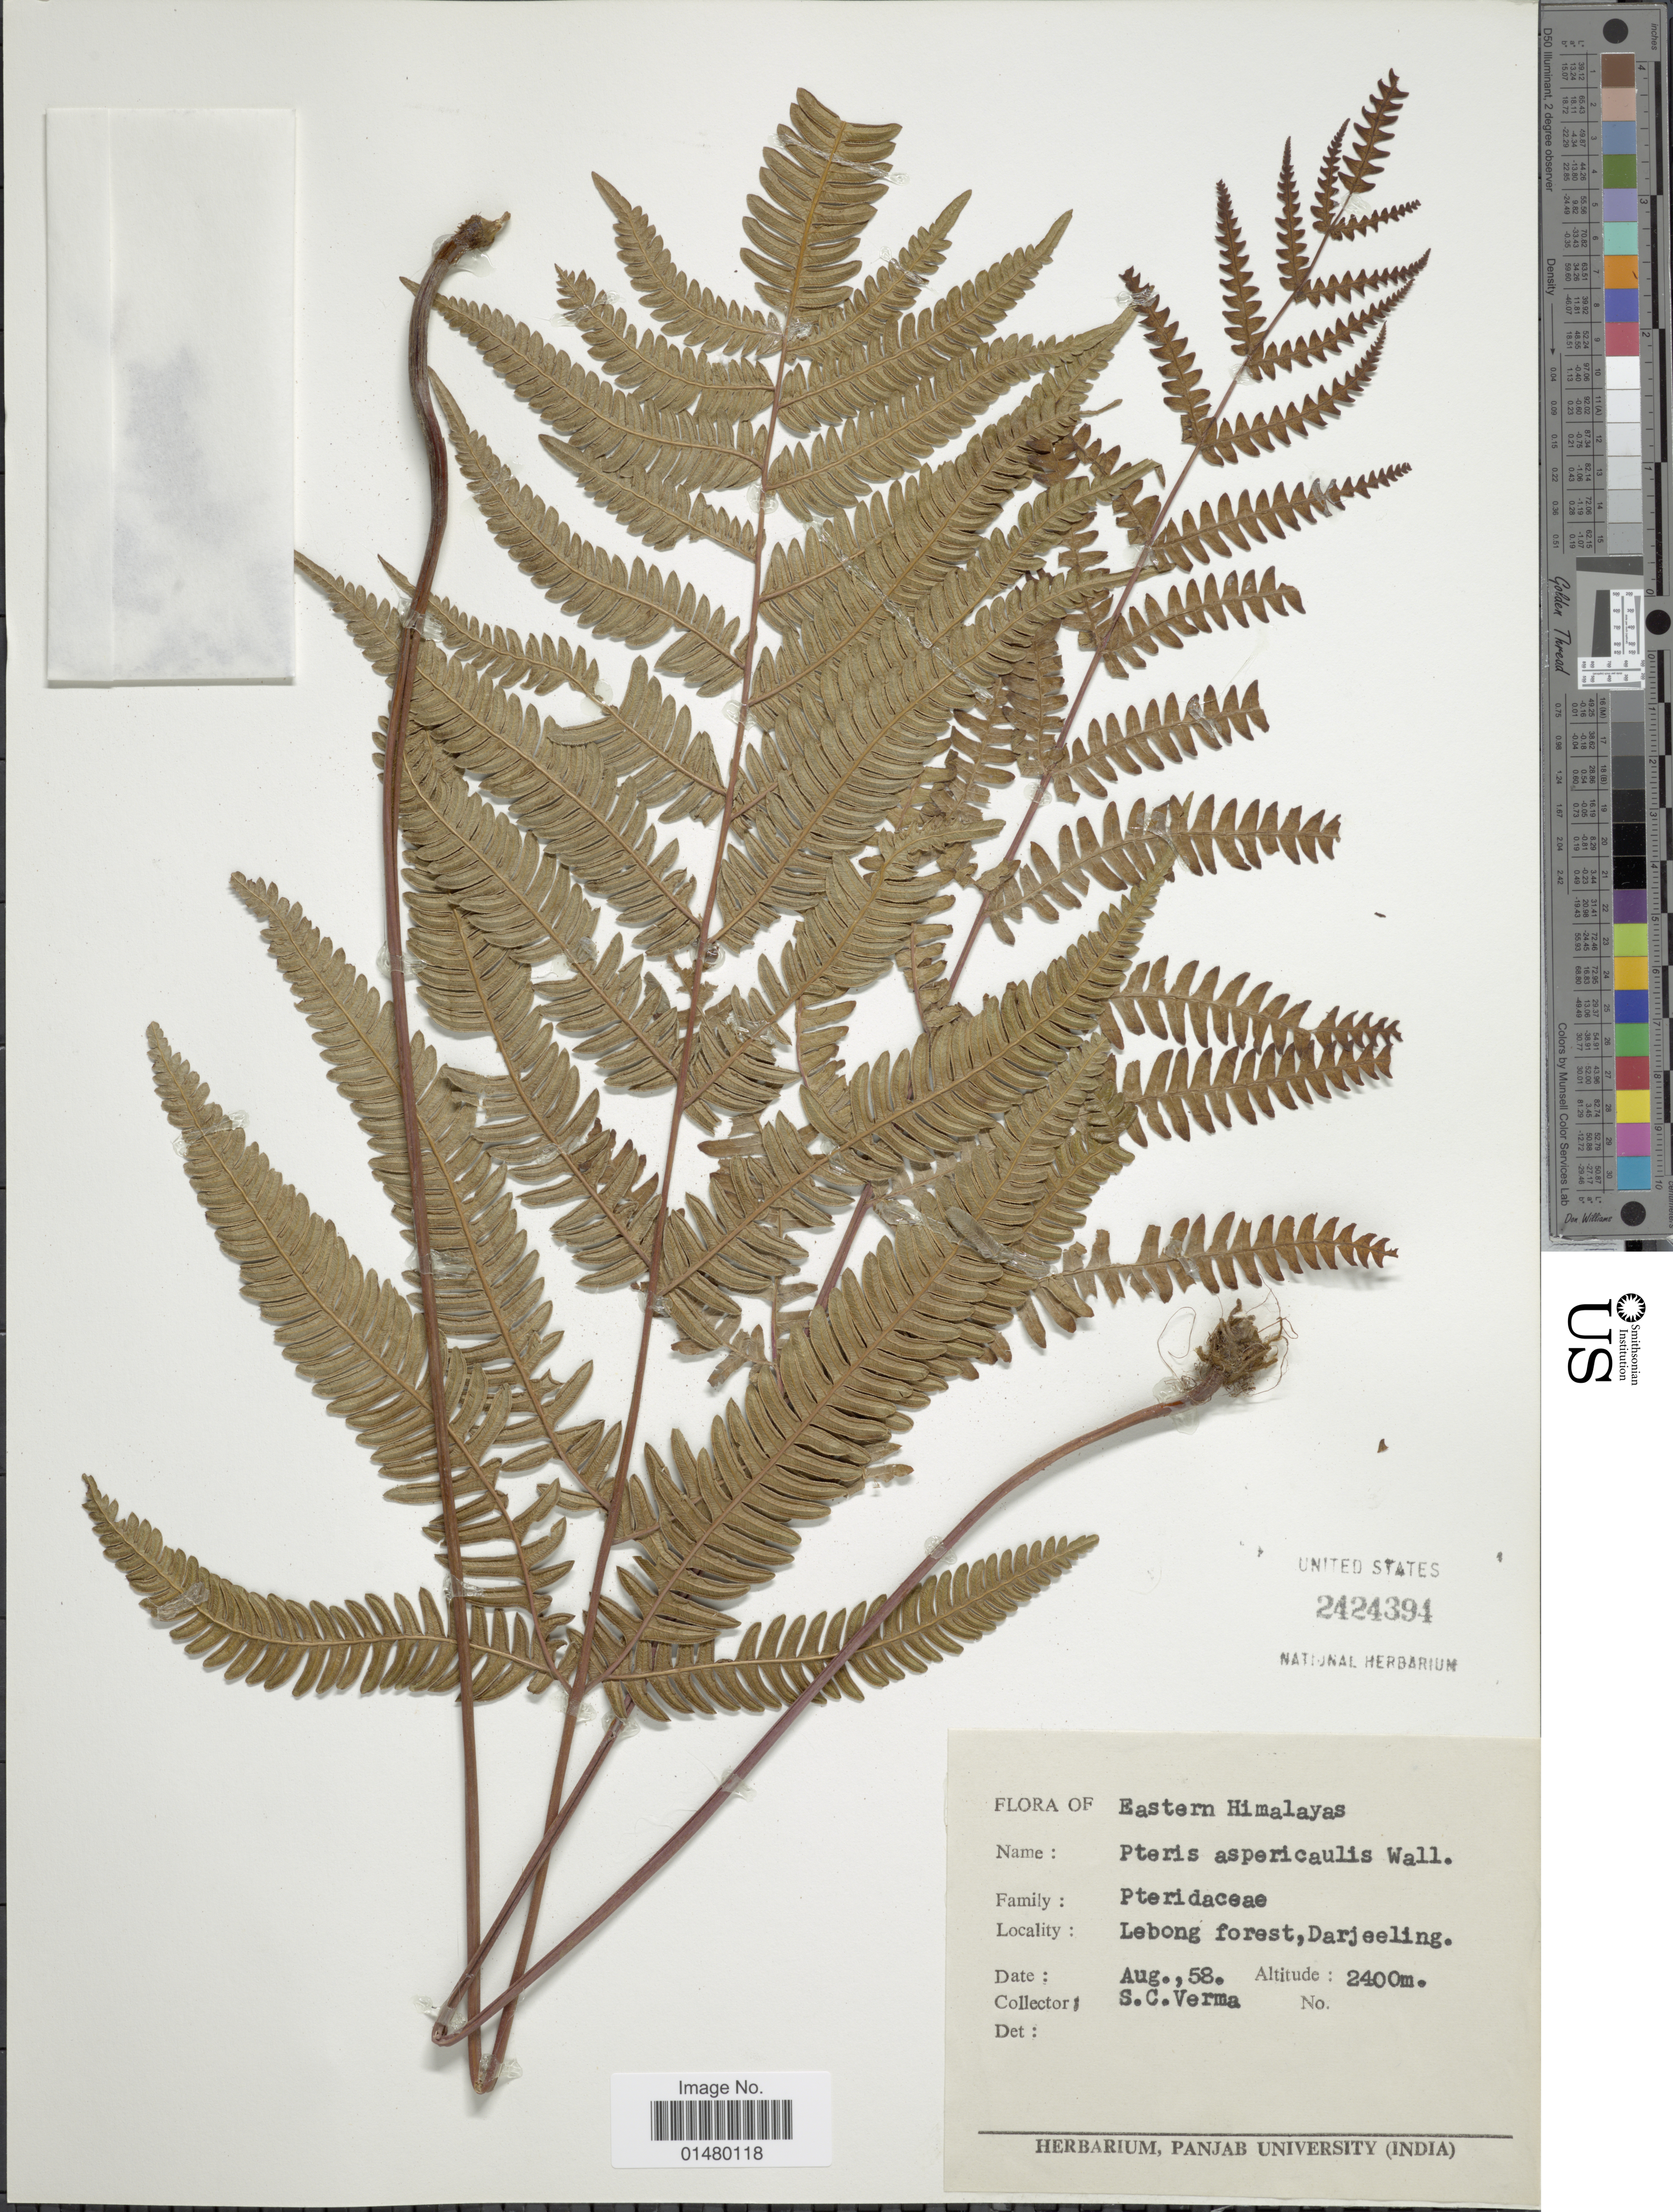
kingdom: Plantae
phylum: Tracheophyta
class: Polypodiopsida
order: Polypodiales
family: Pteridaceae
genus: Pteris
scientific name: Pteris aspericaulis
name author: Wall. ex Hieron.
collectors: S. Verma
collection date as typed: Transcribed d/m/y: /8/58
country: India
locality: Eastern Himalayas, lebong forest, Darjeeling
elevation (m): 2400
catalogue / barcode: US 2424394